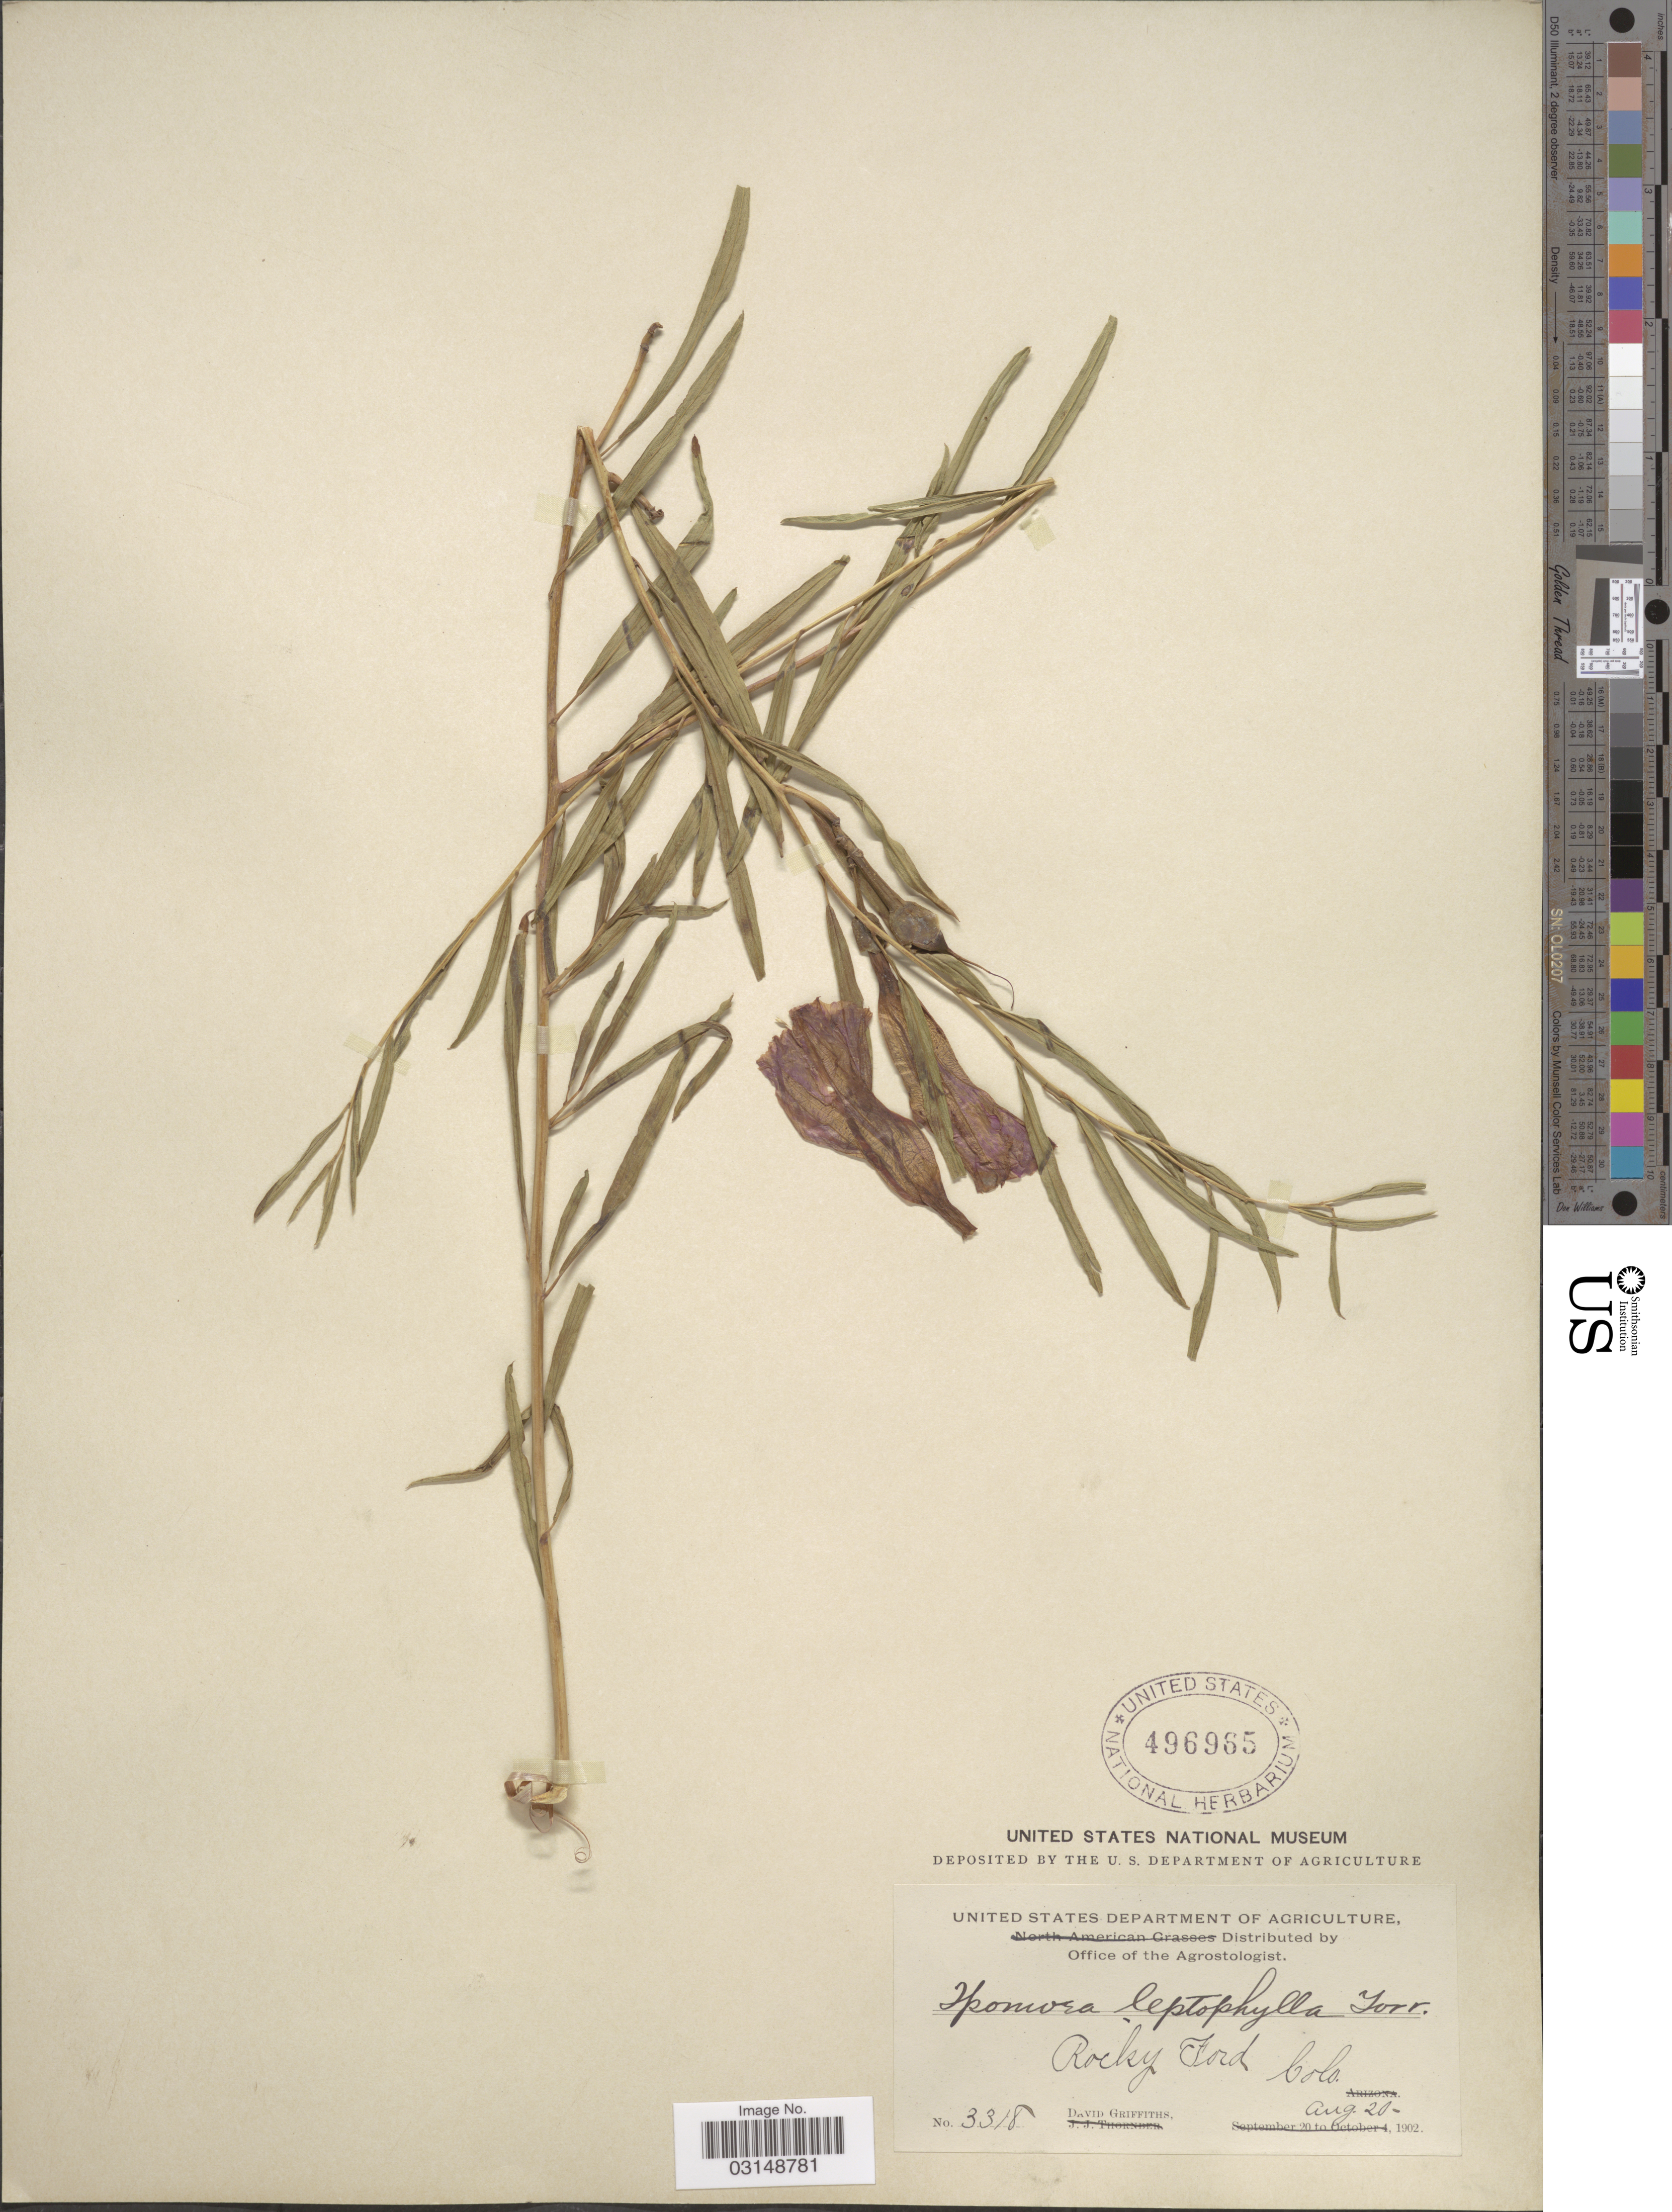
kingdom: Plantae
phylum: Tracheophyta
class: Magnoliopsida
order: Solanales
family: Convolvulaceae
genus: Ipomoea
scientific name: Ipomoea leptophylla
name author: Torr.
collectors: D. Griffiths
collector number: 3318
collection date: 1902-08-20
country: United States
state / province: Colorado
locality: Rocky Ford.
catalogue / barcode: US 496965